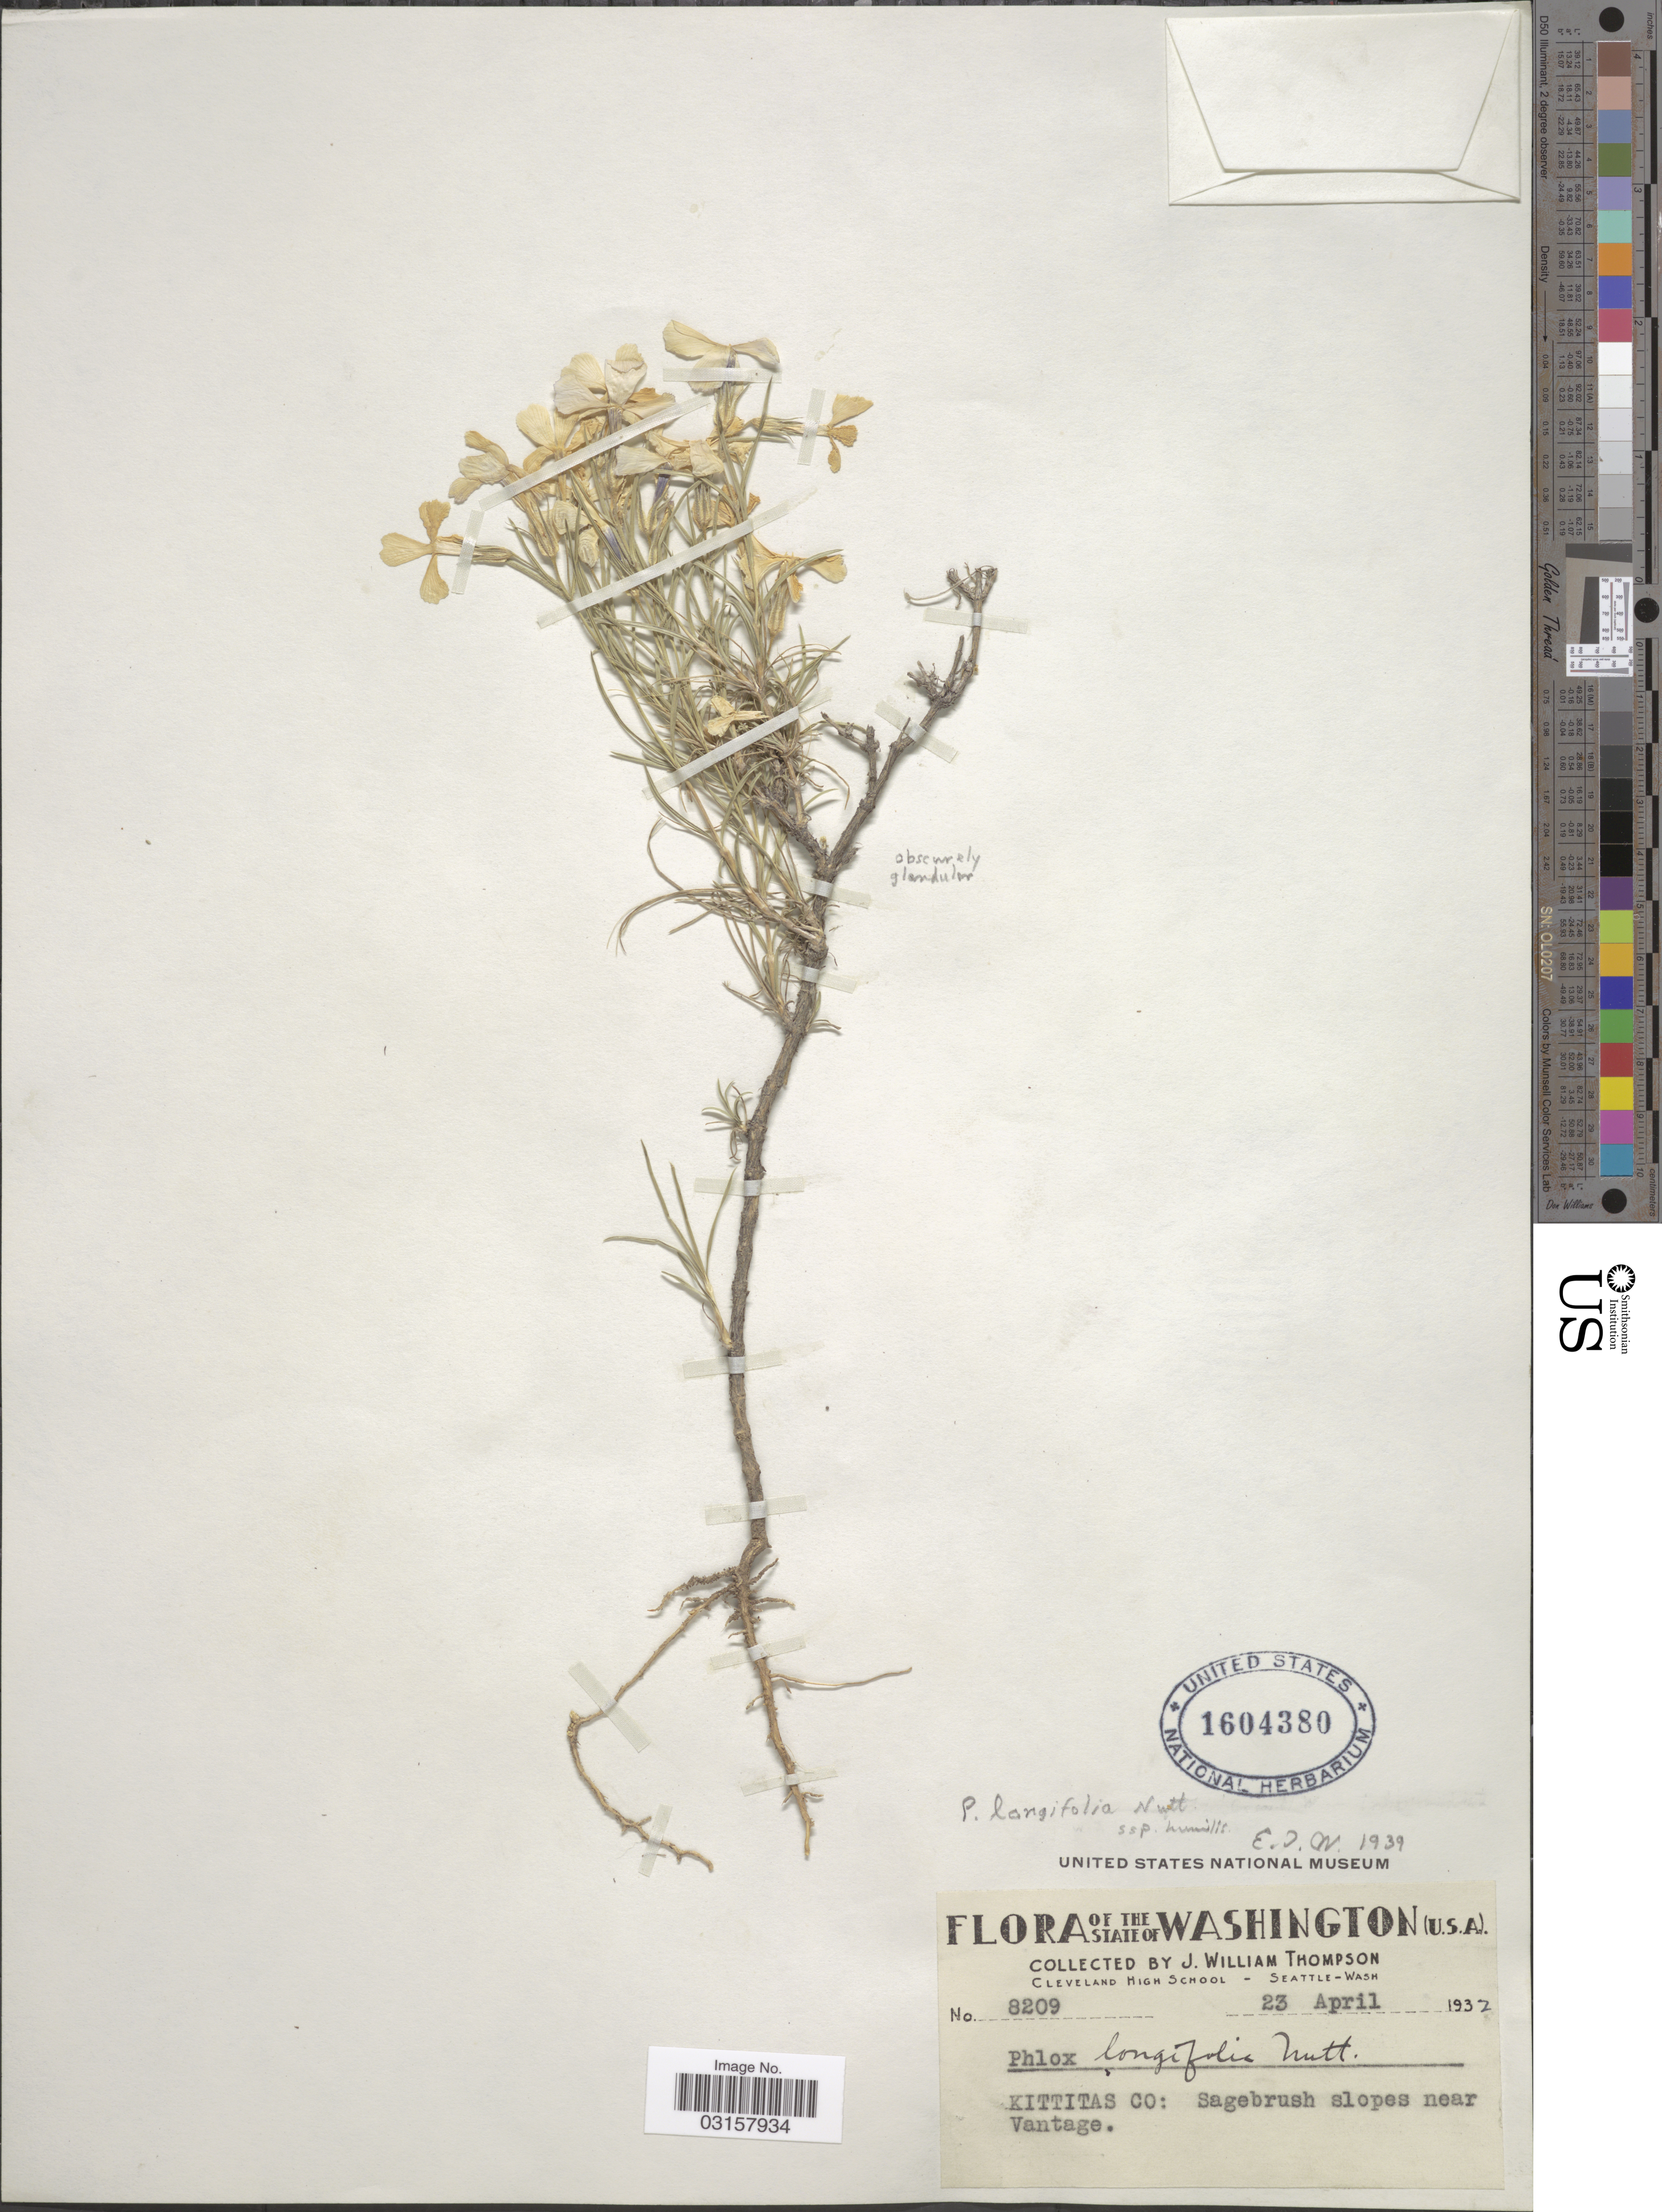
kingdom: Plantae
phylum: Tracheophyta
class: Magnoliopsida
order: Ericales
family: Polemoniaceae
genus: Phlox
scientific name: Phlox longifolia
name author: Nutt.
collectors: J. W. Thompson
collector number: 8209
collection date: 1932-04-23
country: United States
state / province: Washington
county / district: Kittitas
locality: Kittitas Co: Sagebrush slopes near Vantage.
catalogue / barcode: US 1604380